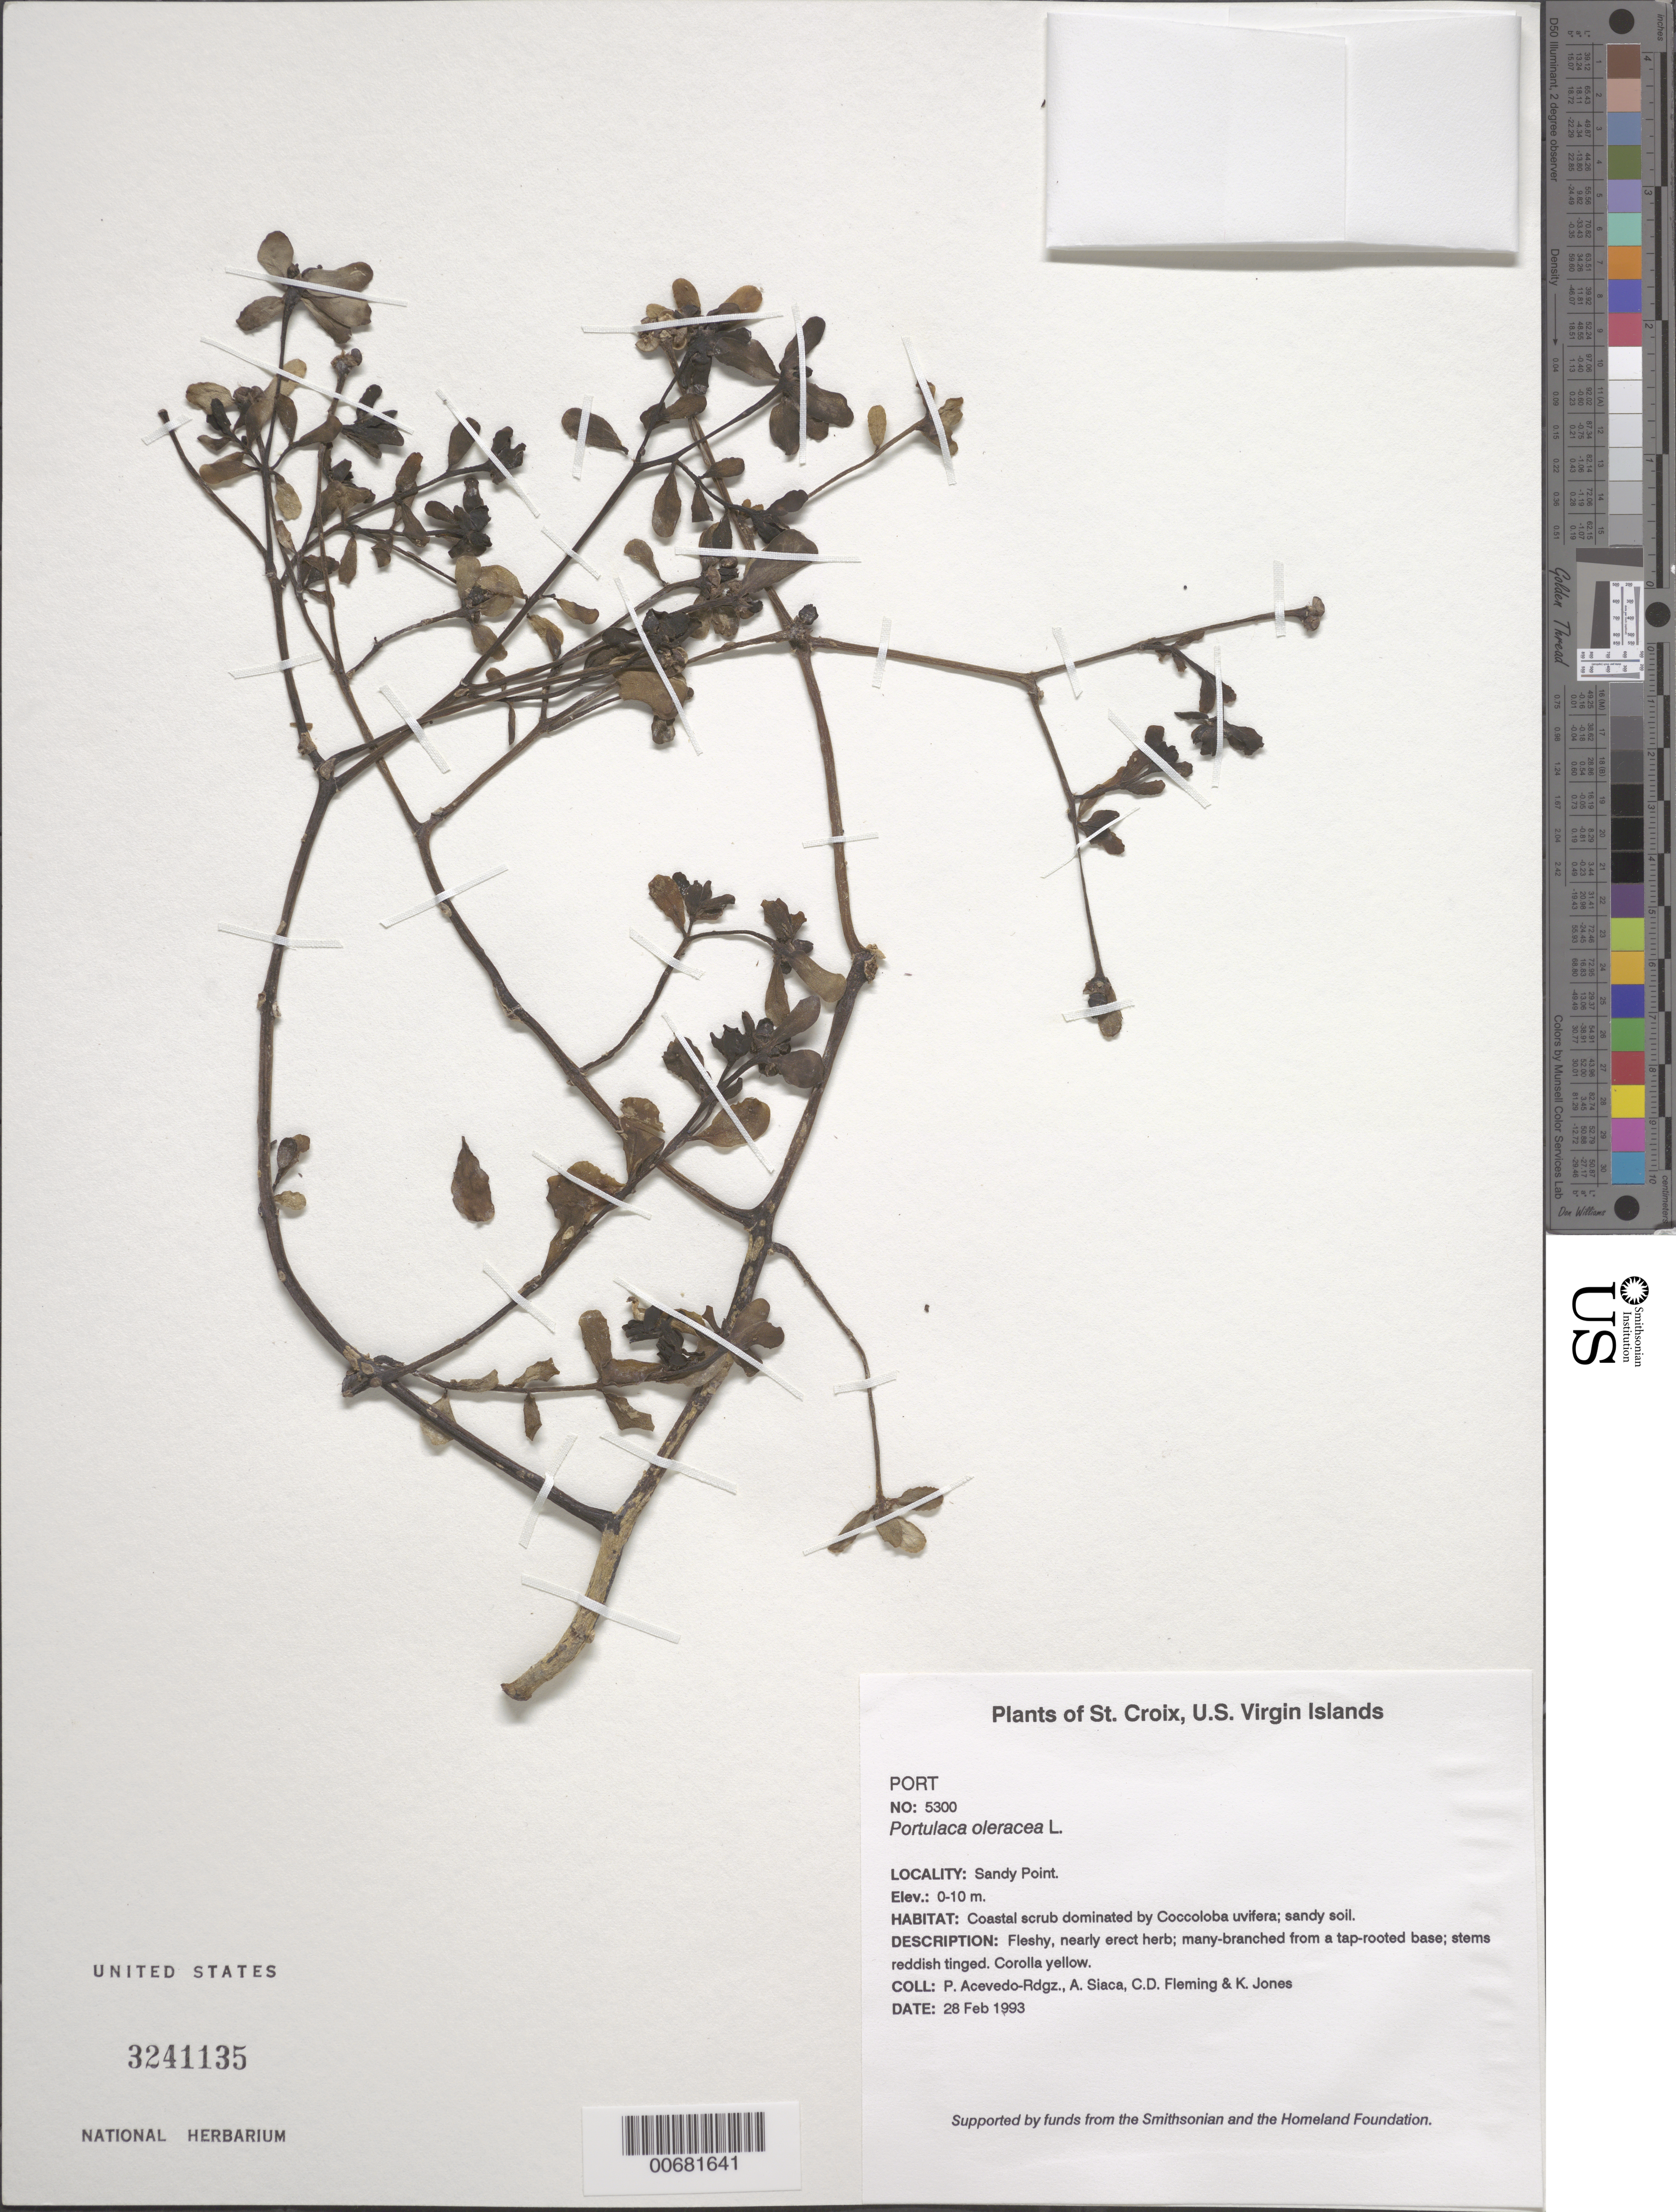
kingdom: Plantae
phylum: Tracheophyta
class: Magnoliopsida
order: Caryophyllales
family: Portulacaceae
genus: Portulaca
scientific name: Portulaca oleracea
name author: L.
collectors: P. Acevedo-Rodr., A. Siaca, C. Fleming & K. Jones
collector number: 5300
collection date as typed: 28 Feb 1993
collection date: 1993-02-28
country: U.S. Virgin Islands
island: St. Croix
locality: Sandy Point.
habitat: Coastal scrub dominated by Coccoloba uvifera; sandy soil.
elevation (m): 0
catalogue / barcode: US 3241135